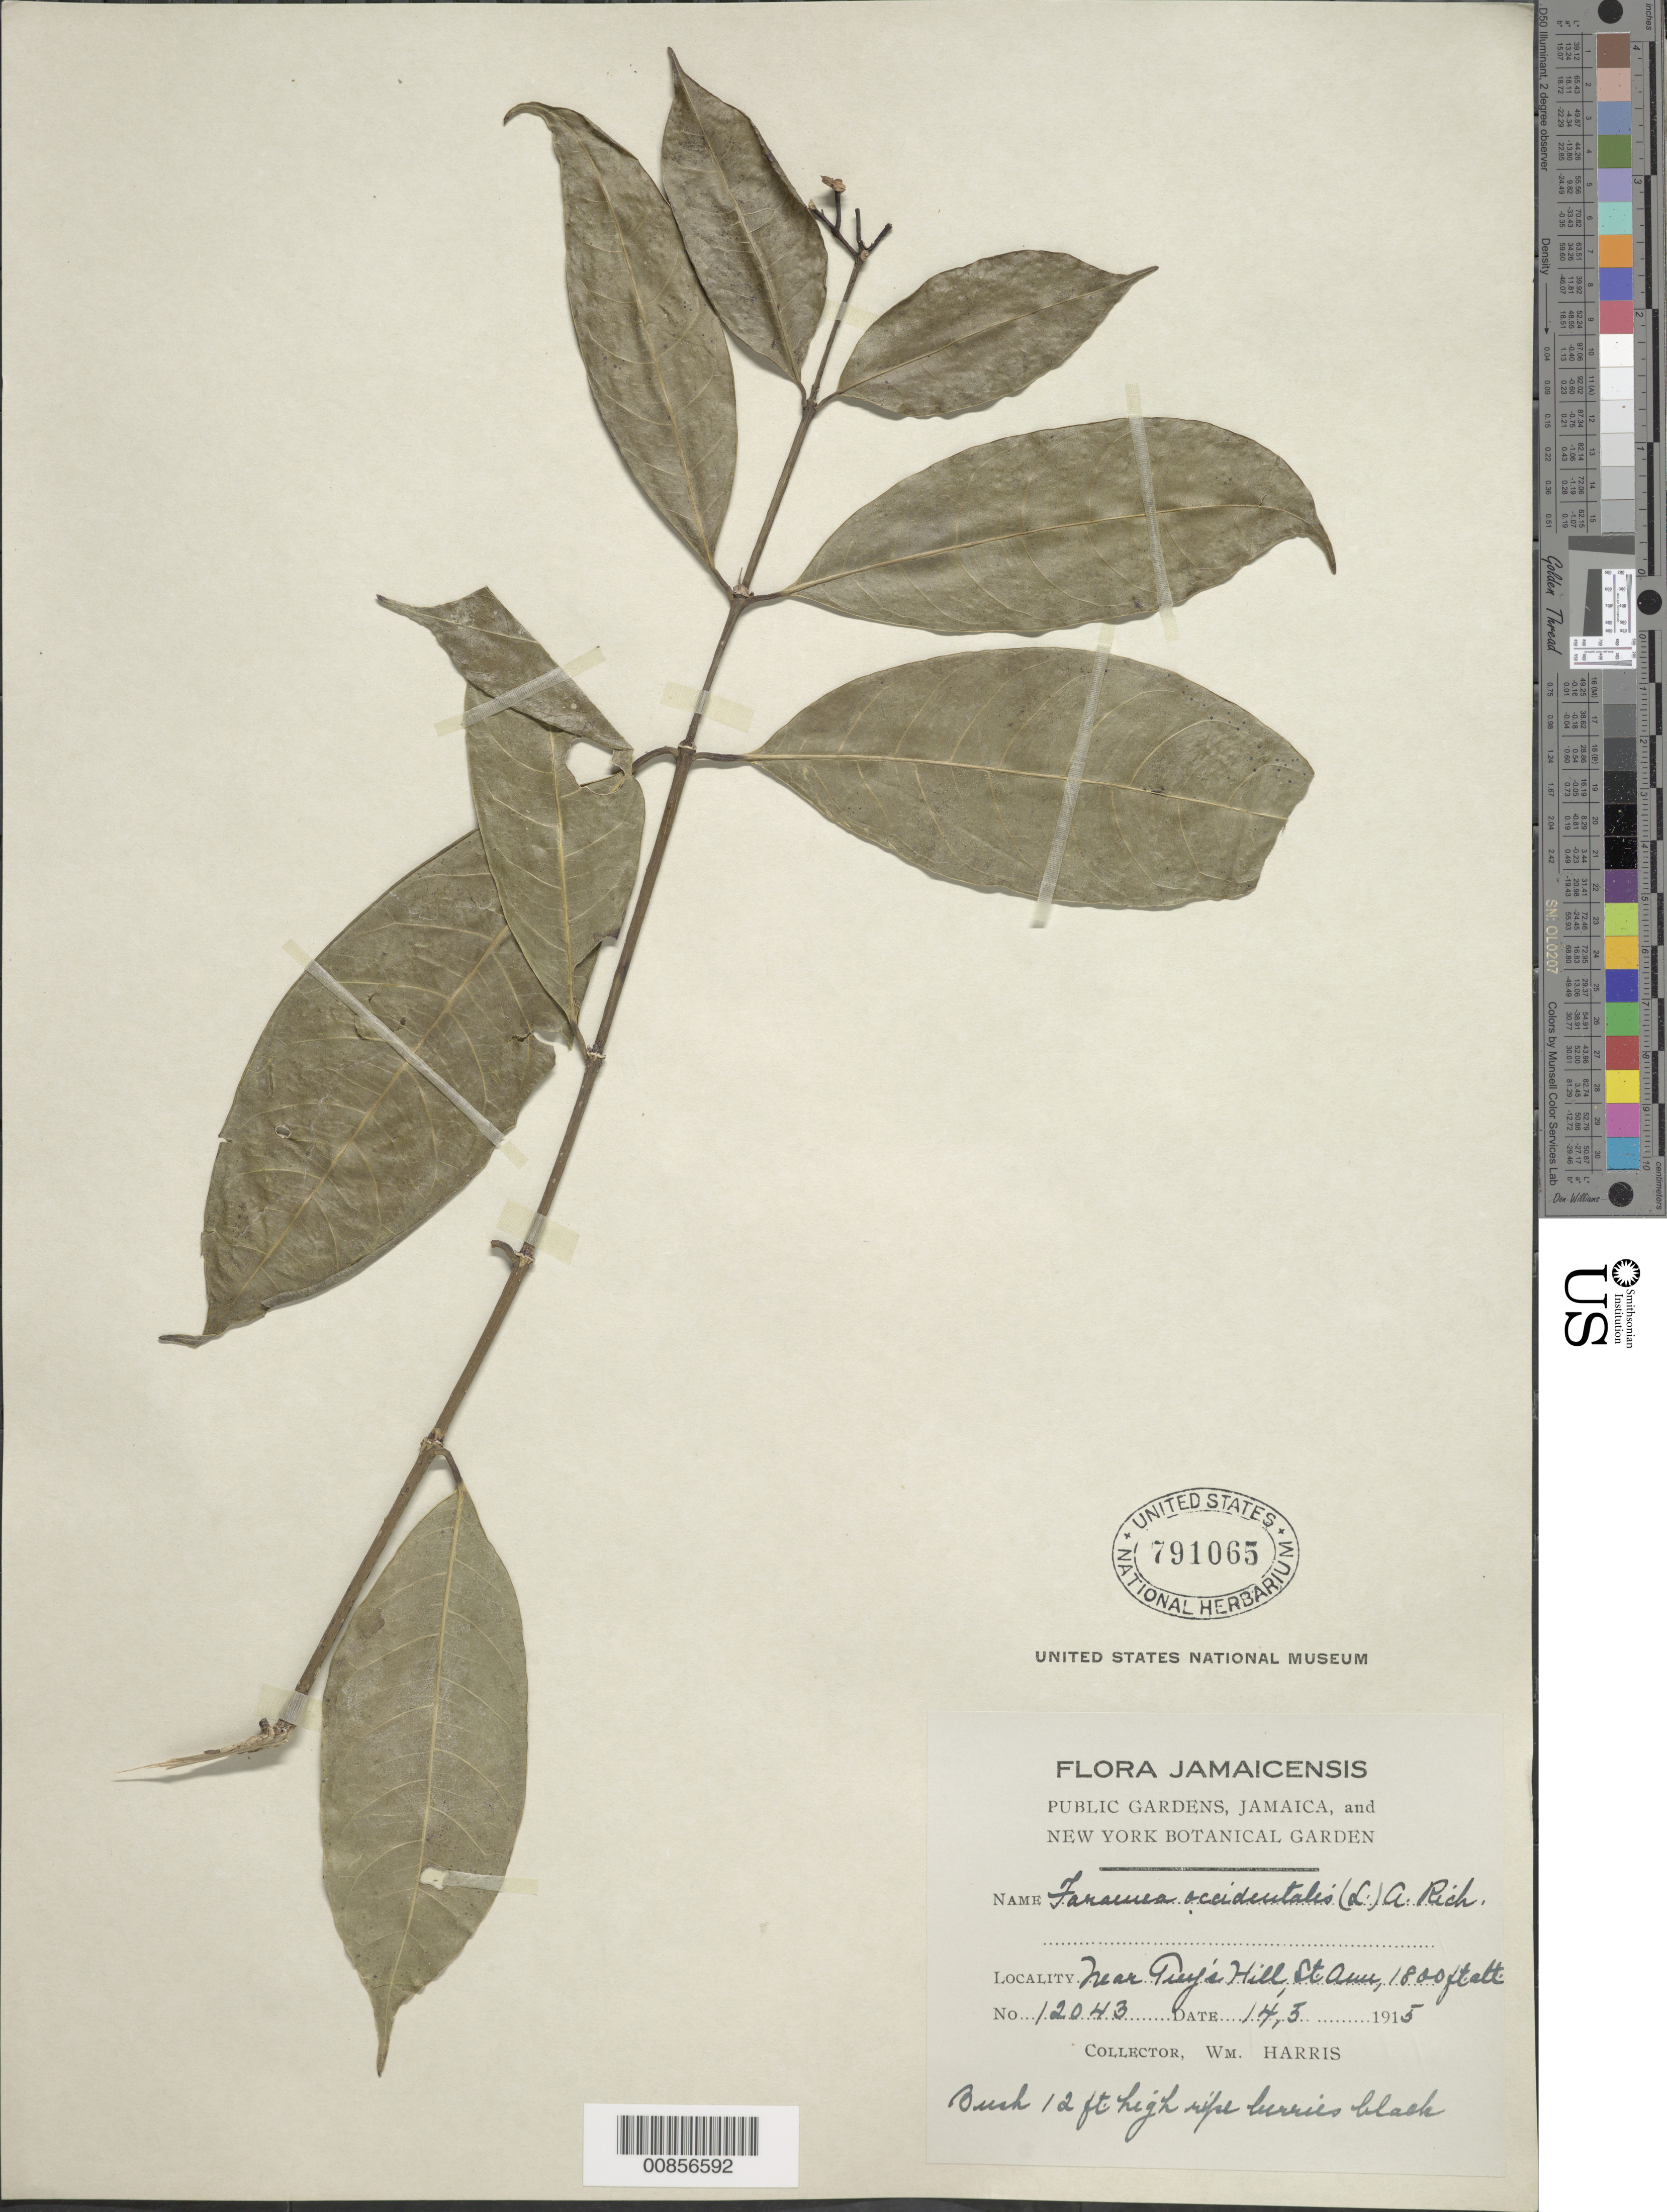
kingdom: Plantae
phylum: Tracheophyta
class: Magnoliopsida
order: Gentianales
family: Rubiaceae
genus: Faramea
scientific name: Faramea occidentalis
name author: (L.) A. Rich.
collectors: W. H. Harris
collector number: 12043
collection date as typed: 14 May 1915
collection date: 1915-05-14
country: Jamaica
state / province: Saint Ann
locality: Near Grey's Hill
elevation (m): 549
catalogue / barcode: US 791065